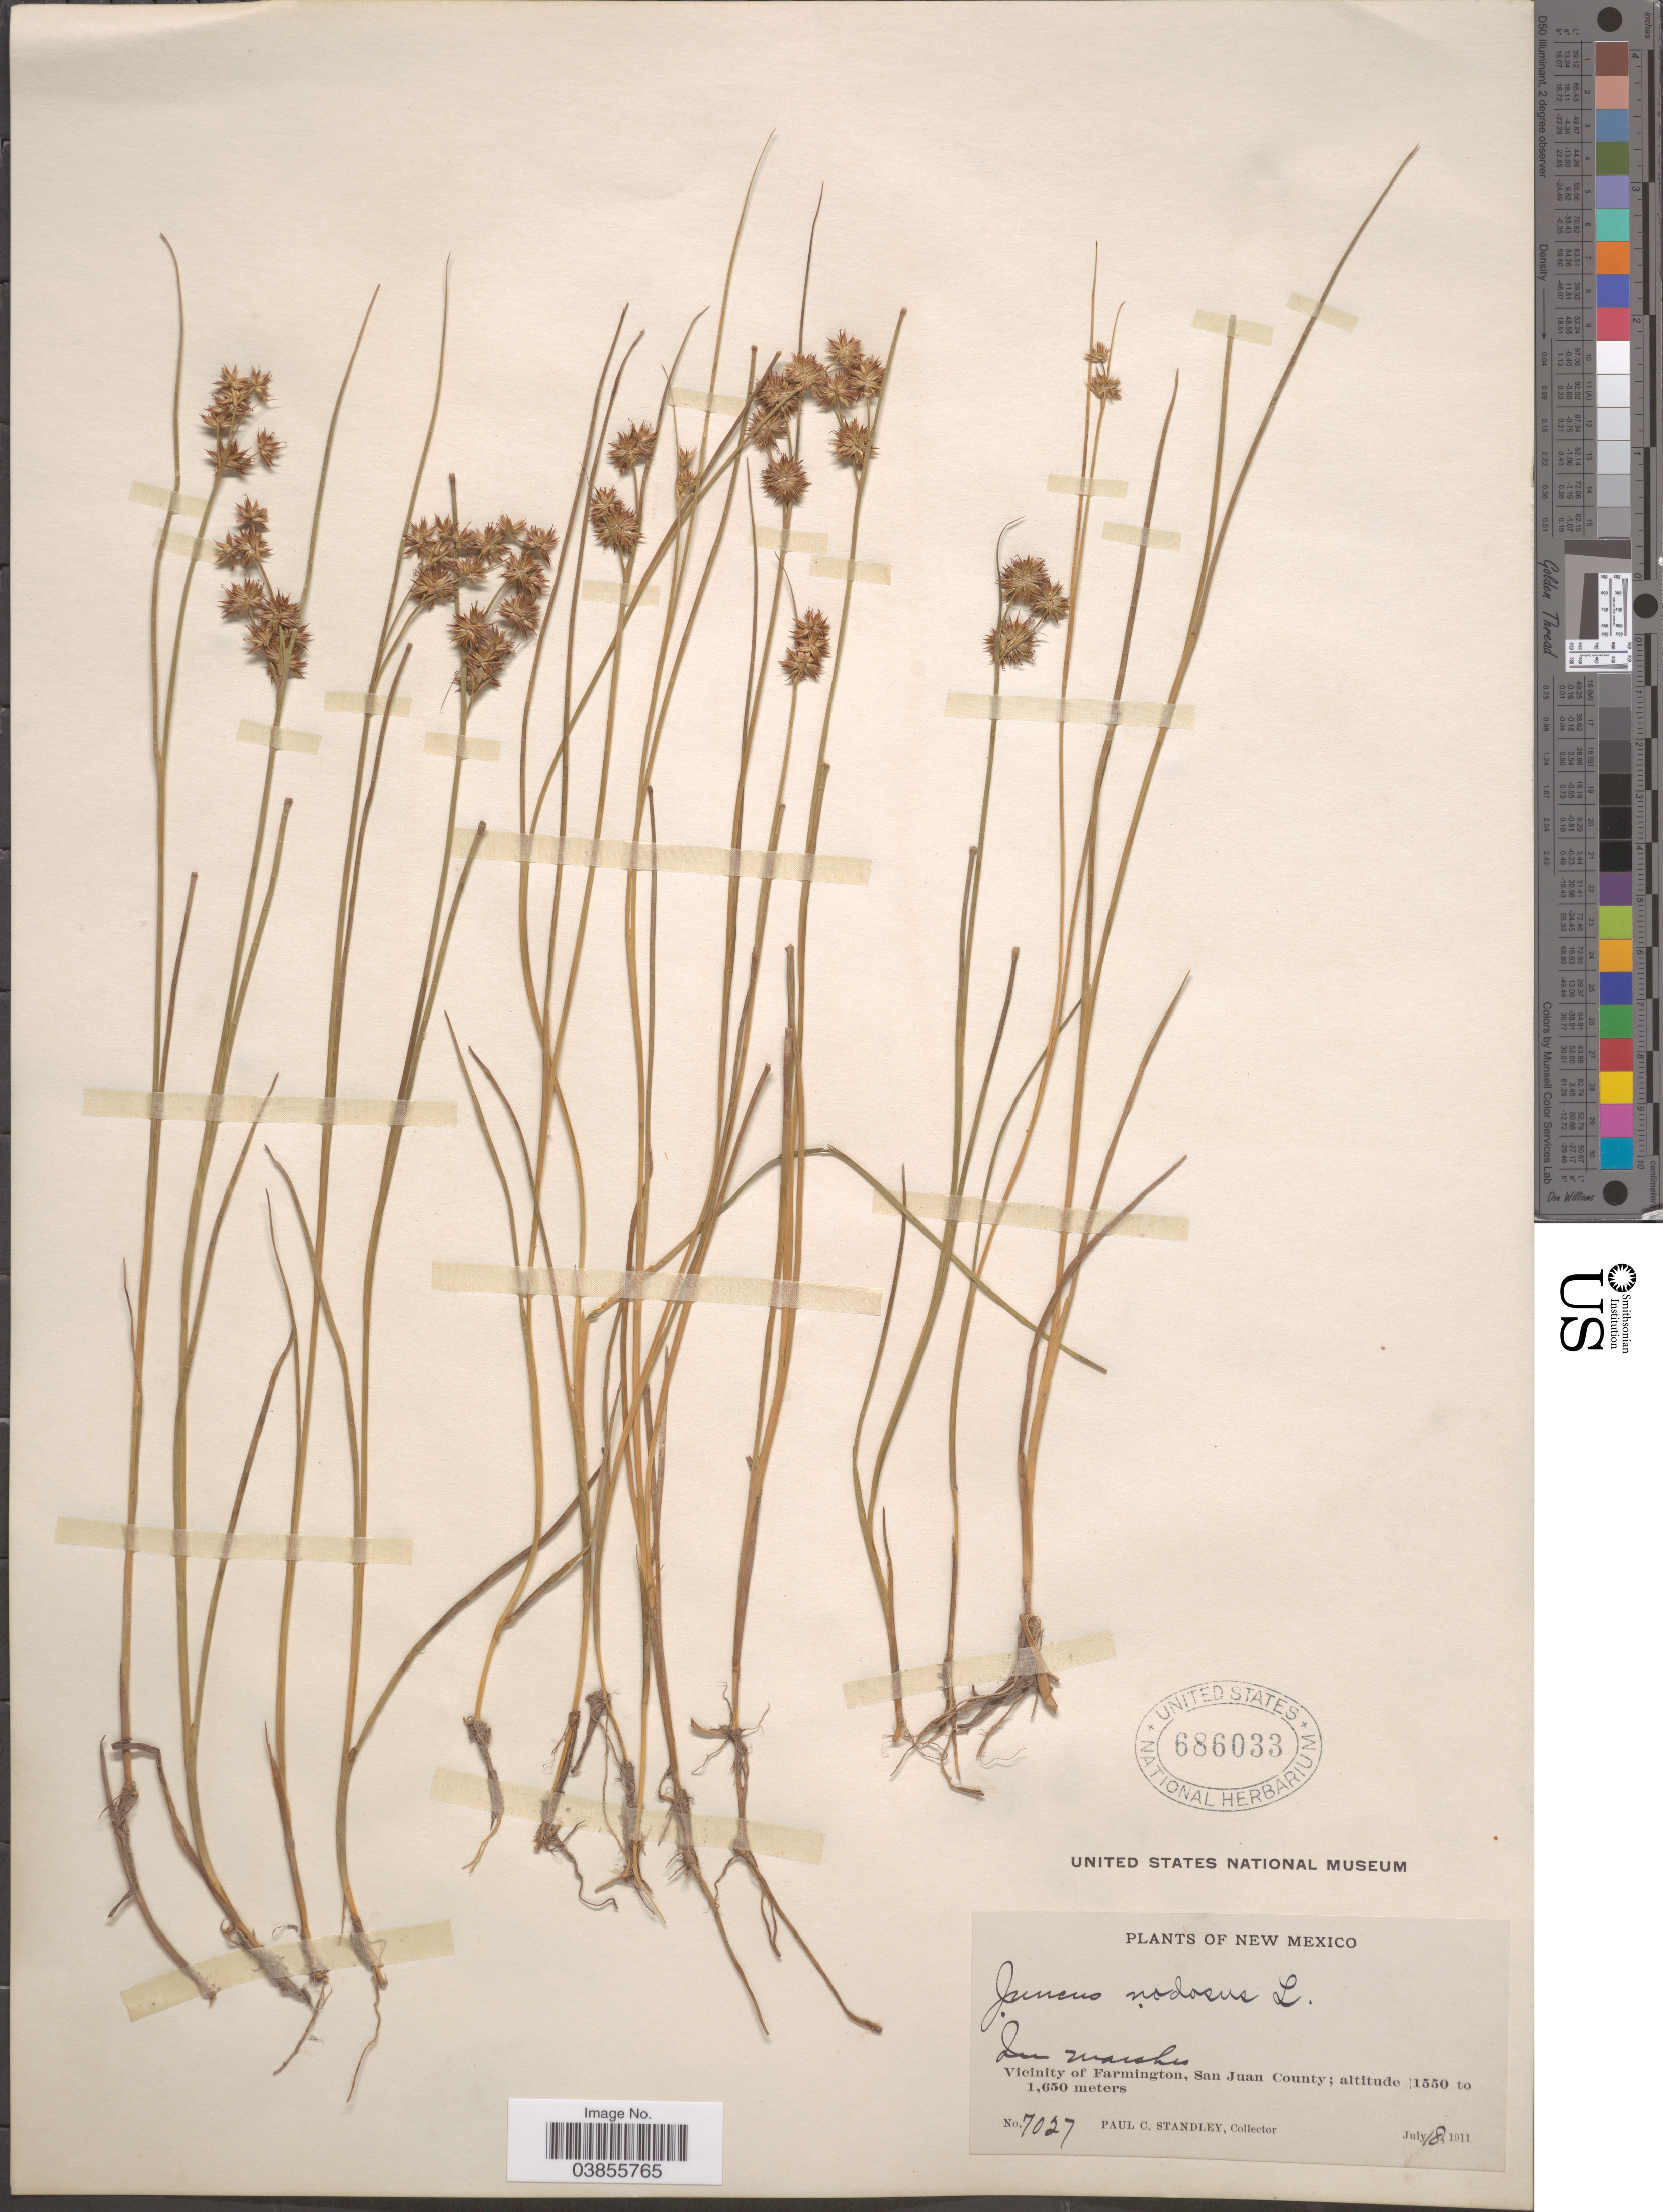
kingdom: Plantae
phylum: Tracheophyta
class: Liliopsida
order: Poales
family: Juncaceae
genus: Juncus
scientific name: Juncus nodosus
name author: L.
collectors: P. C. Standley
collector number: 7027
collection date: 1911-07-18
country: United States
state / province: New Mexico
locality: Vicinity of Farmington, San Juan County.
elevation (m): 1550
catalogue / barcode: US 686033